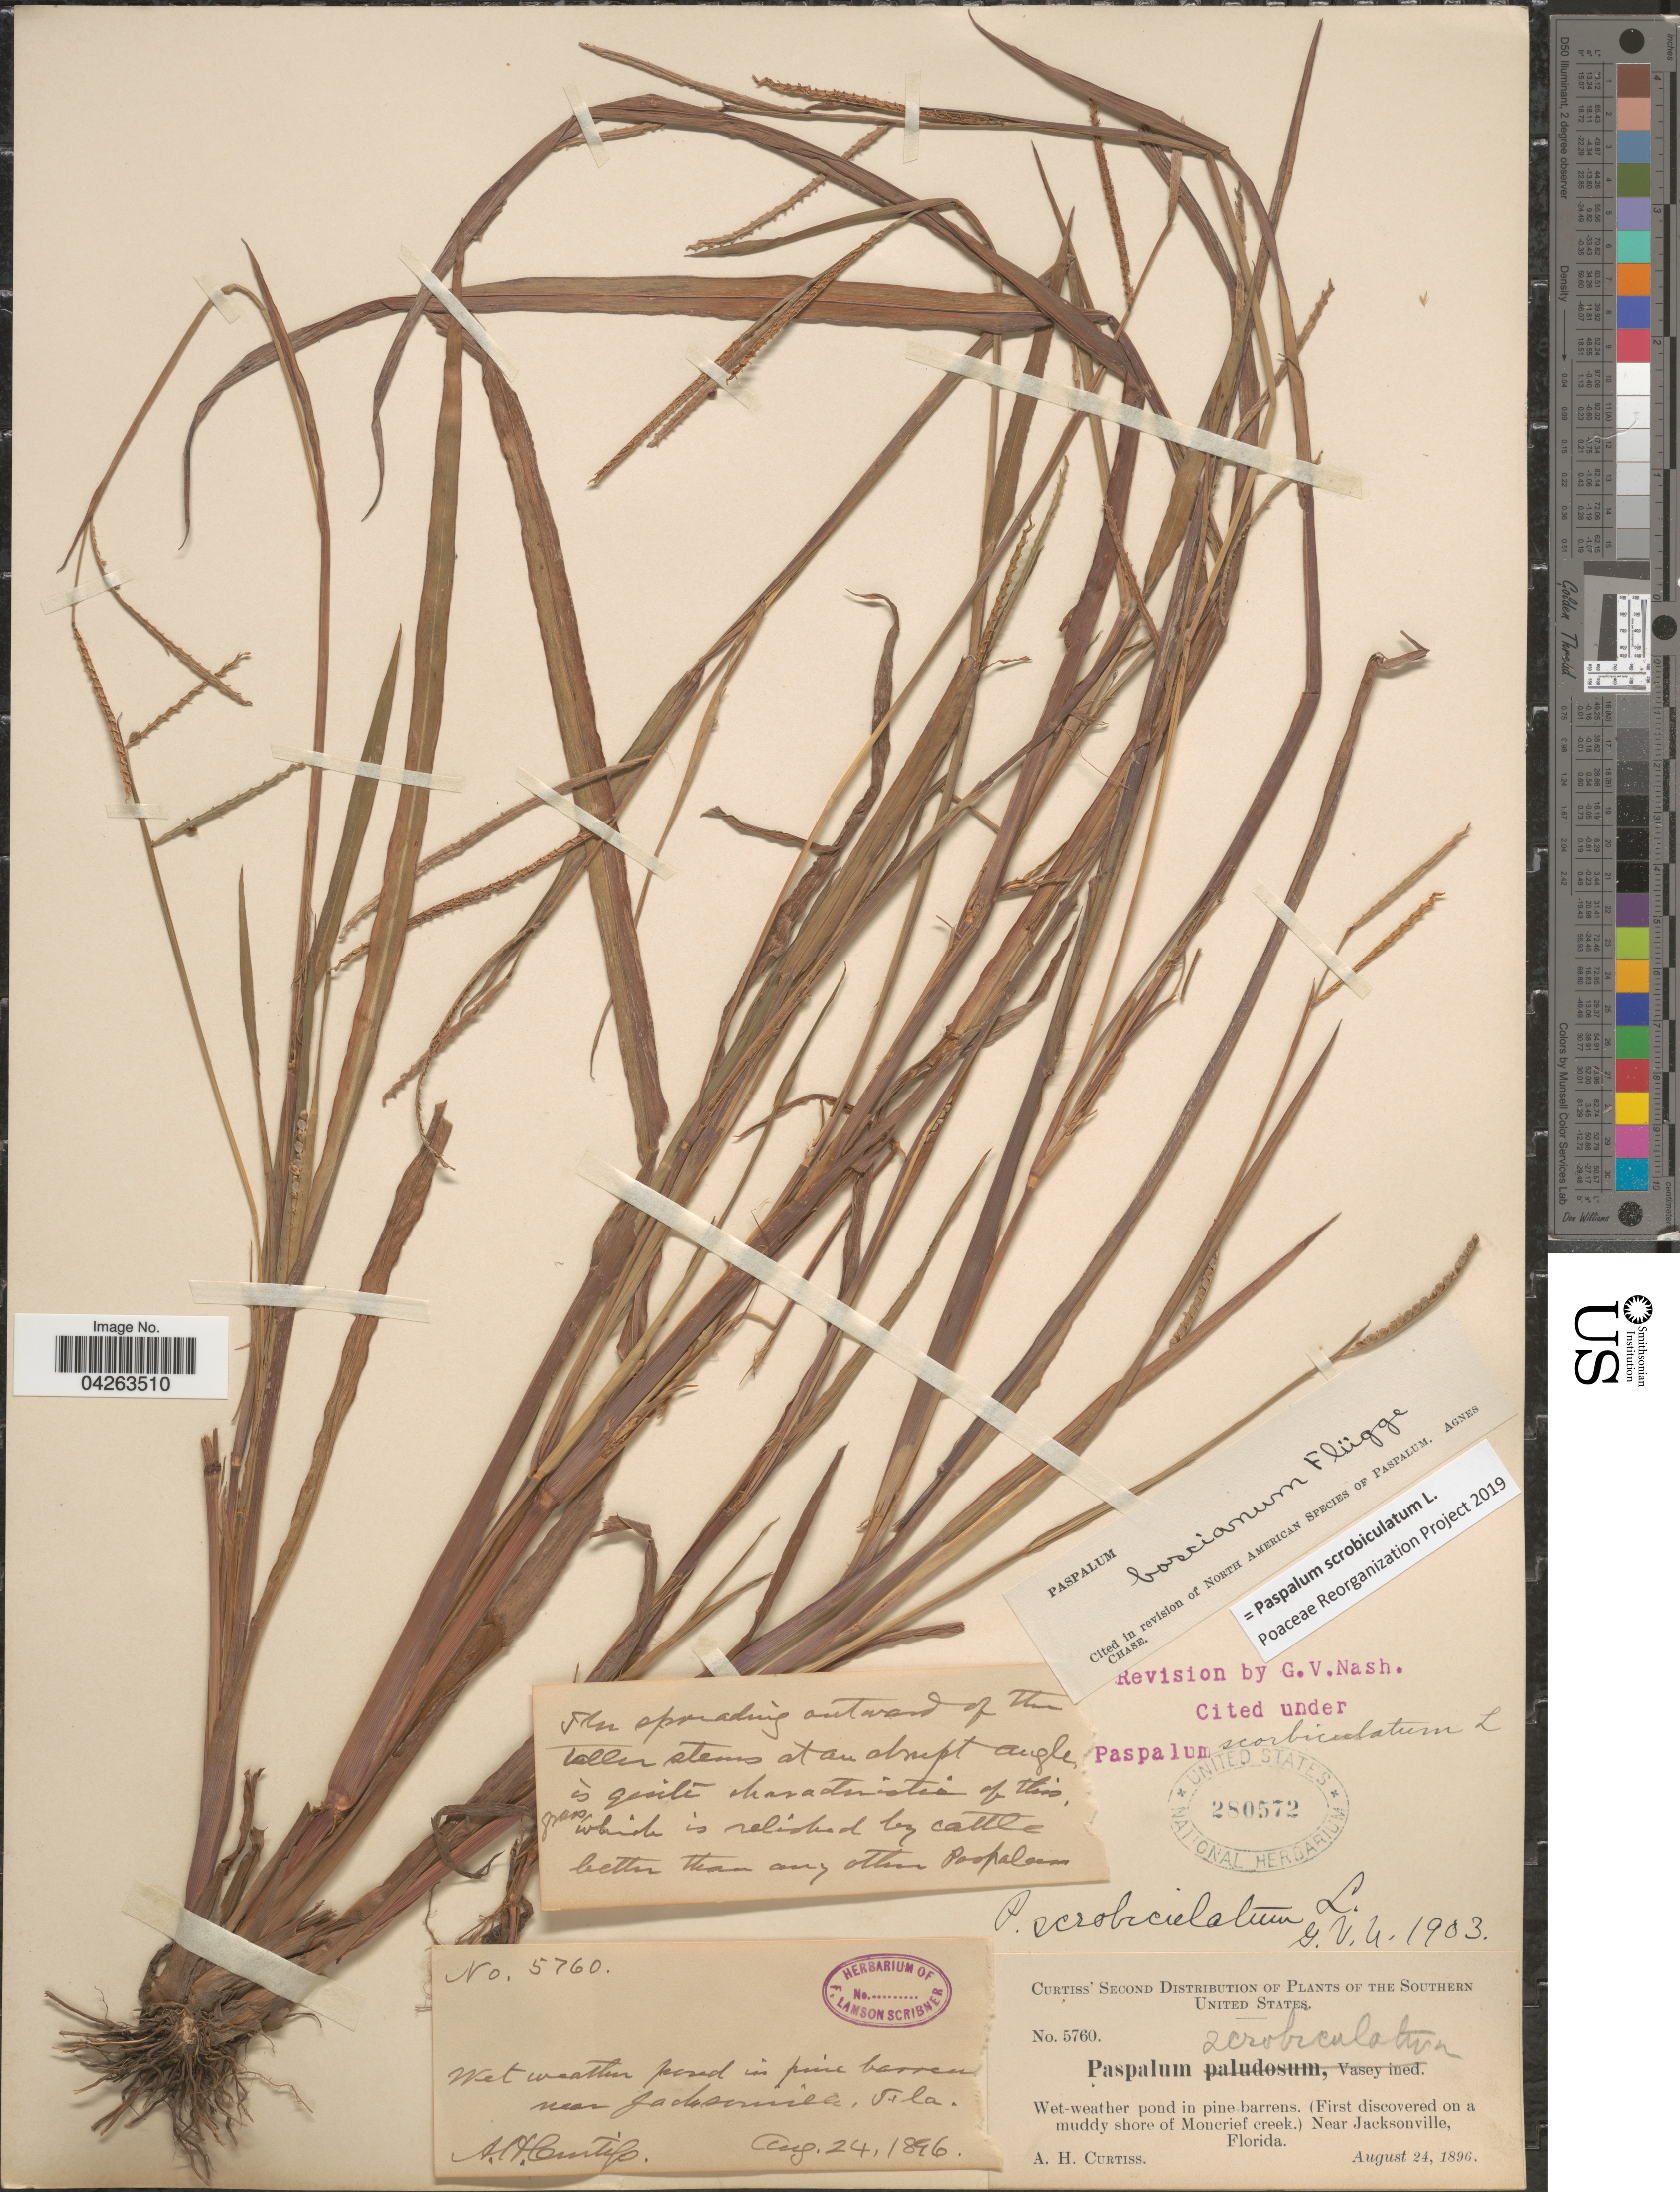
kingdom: Plantae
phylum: Tracheophyta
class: Liliopsida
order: Poales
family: Poaceae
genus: Paspalum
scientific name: Paspalum scrobiculatum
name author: L.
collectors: A. H. Curtiss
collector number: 5760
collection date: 1896-08-24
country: United States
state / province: Florida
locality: Near Jacksonville. The Southern United States.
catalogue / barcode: US 280572